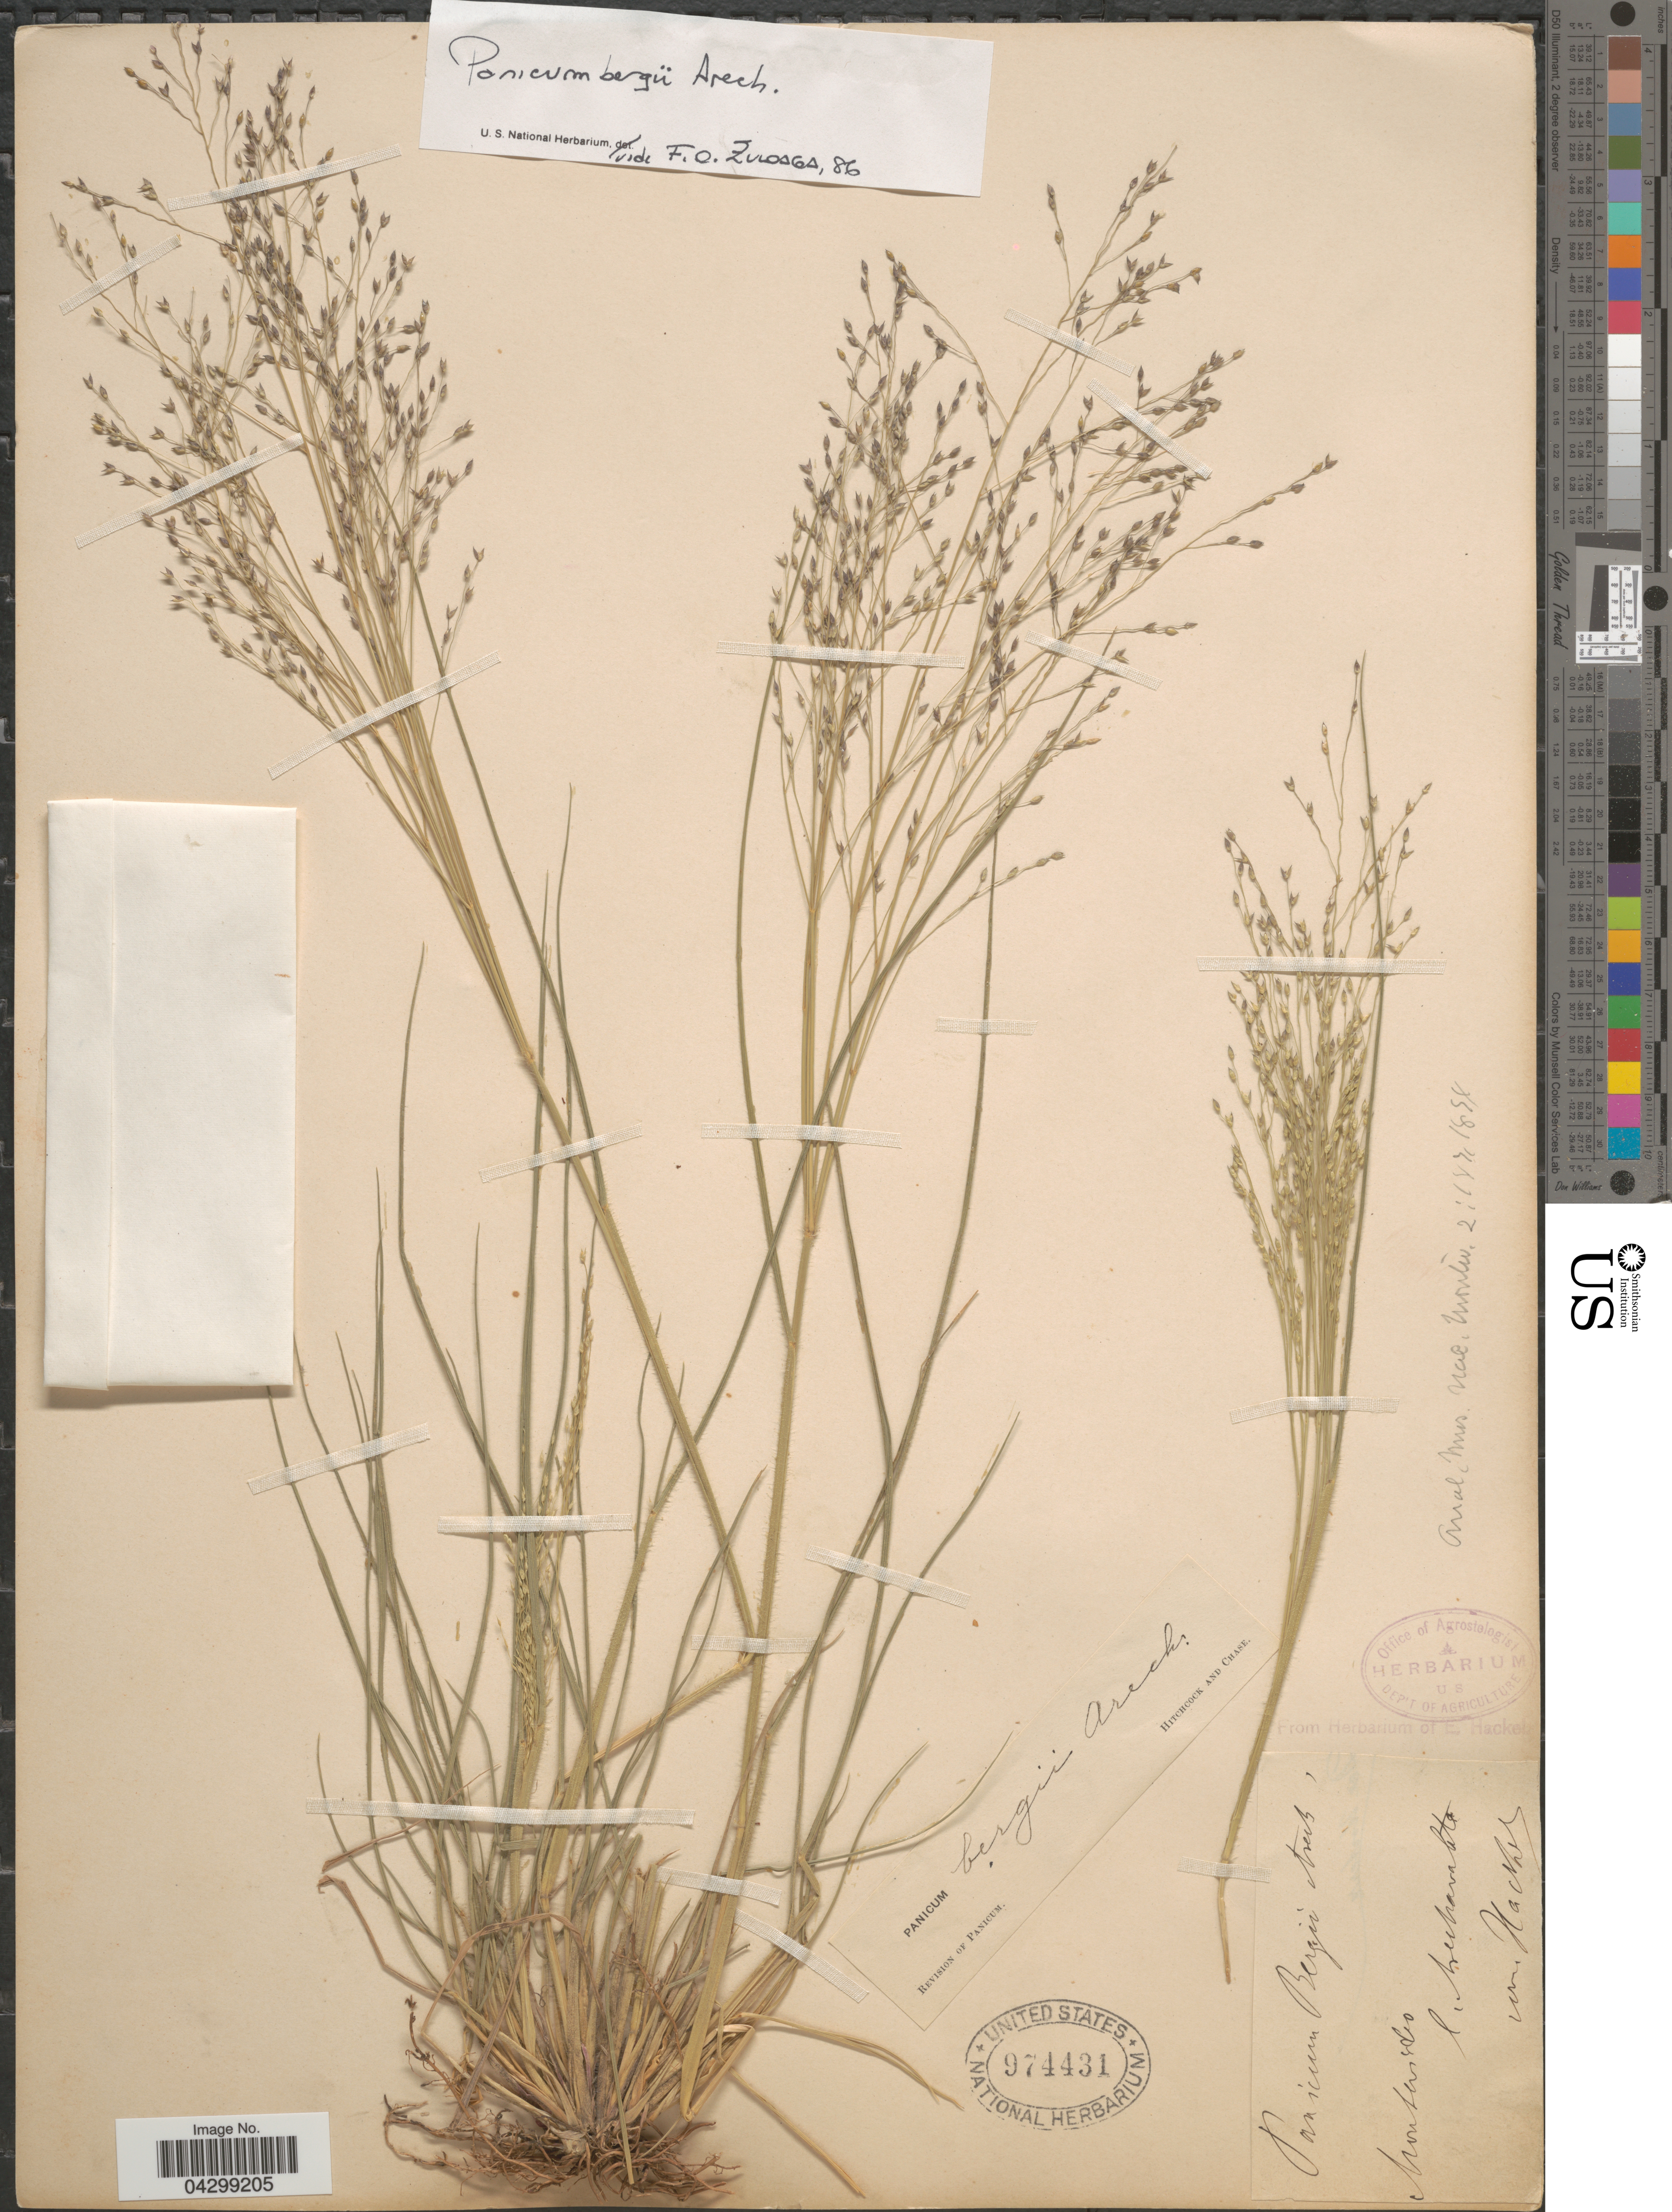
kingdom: Plantae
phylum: Tracheophyta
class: Liliopsida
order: Poales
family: Poaceae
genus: Panicum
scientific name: Panicum bergii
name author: Arechav.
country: Uruguay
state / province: Montevideo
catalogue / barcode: US 974431